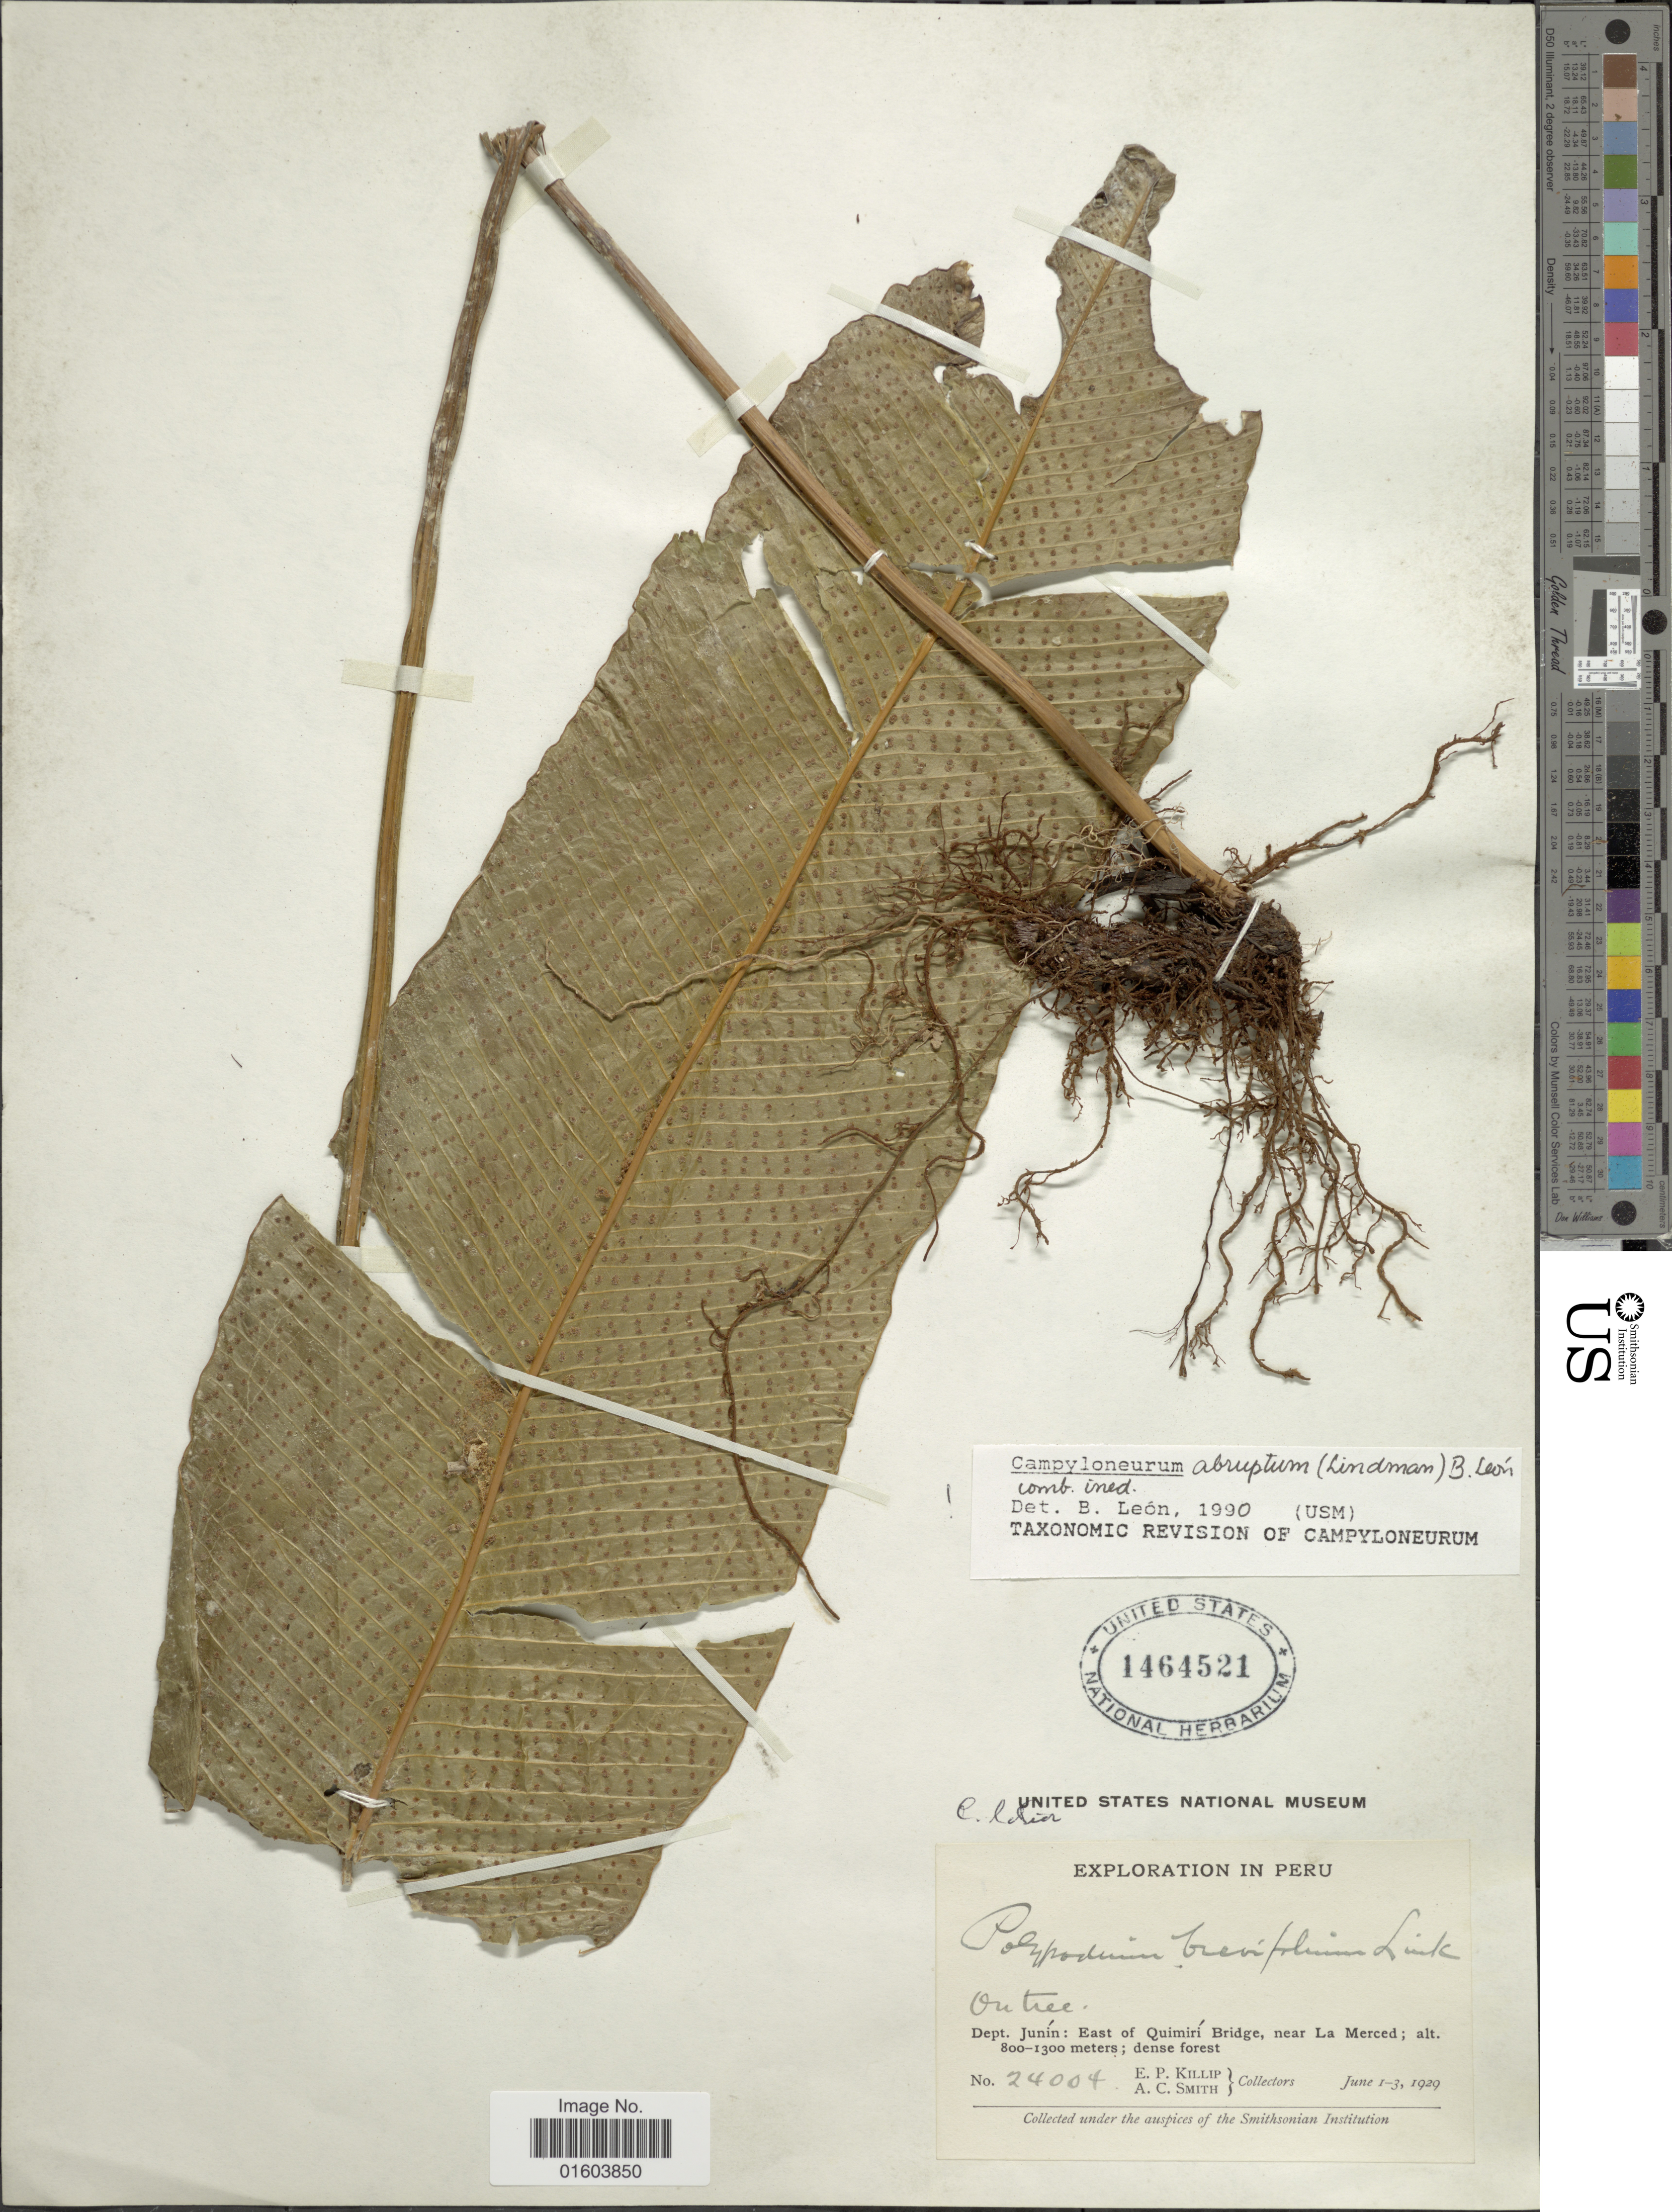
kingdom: Plantae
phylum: Tracheophyta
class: Polypodiopsida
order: Polypodiales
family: Polypodiaceae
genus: Campyloneurum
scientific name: Campyloneurum abruptum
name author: (Lindm.) B. León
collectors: E. P. Killip & A. C. Smith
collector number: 24004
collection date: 1929-06-01/1929-06-03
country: Peru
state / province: Junín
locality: Peru, Dept. Junin: East of Quimiri Bridge, near La Merced/.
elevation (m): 800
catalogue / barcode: US 1464521